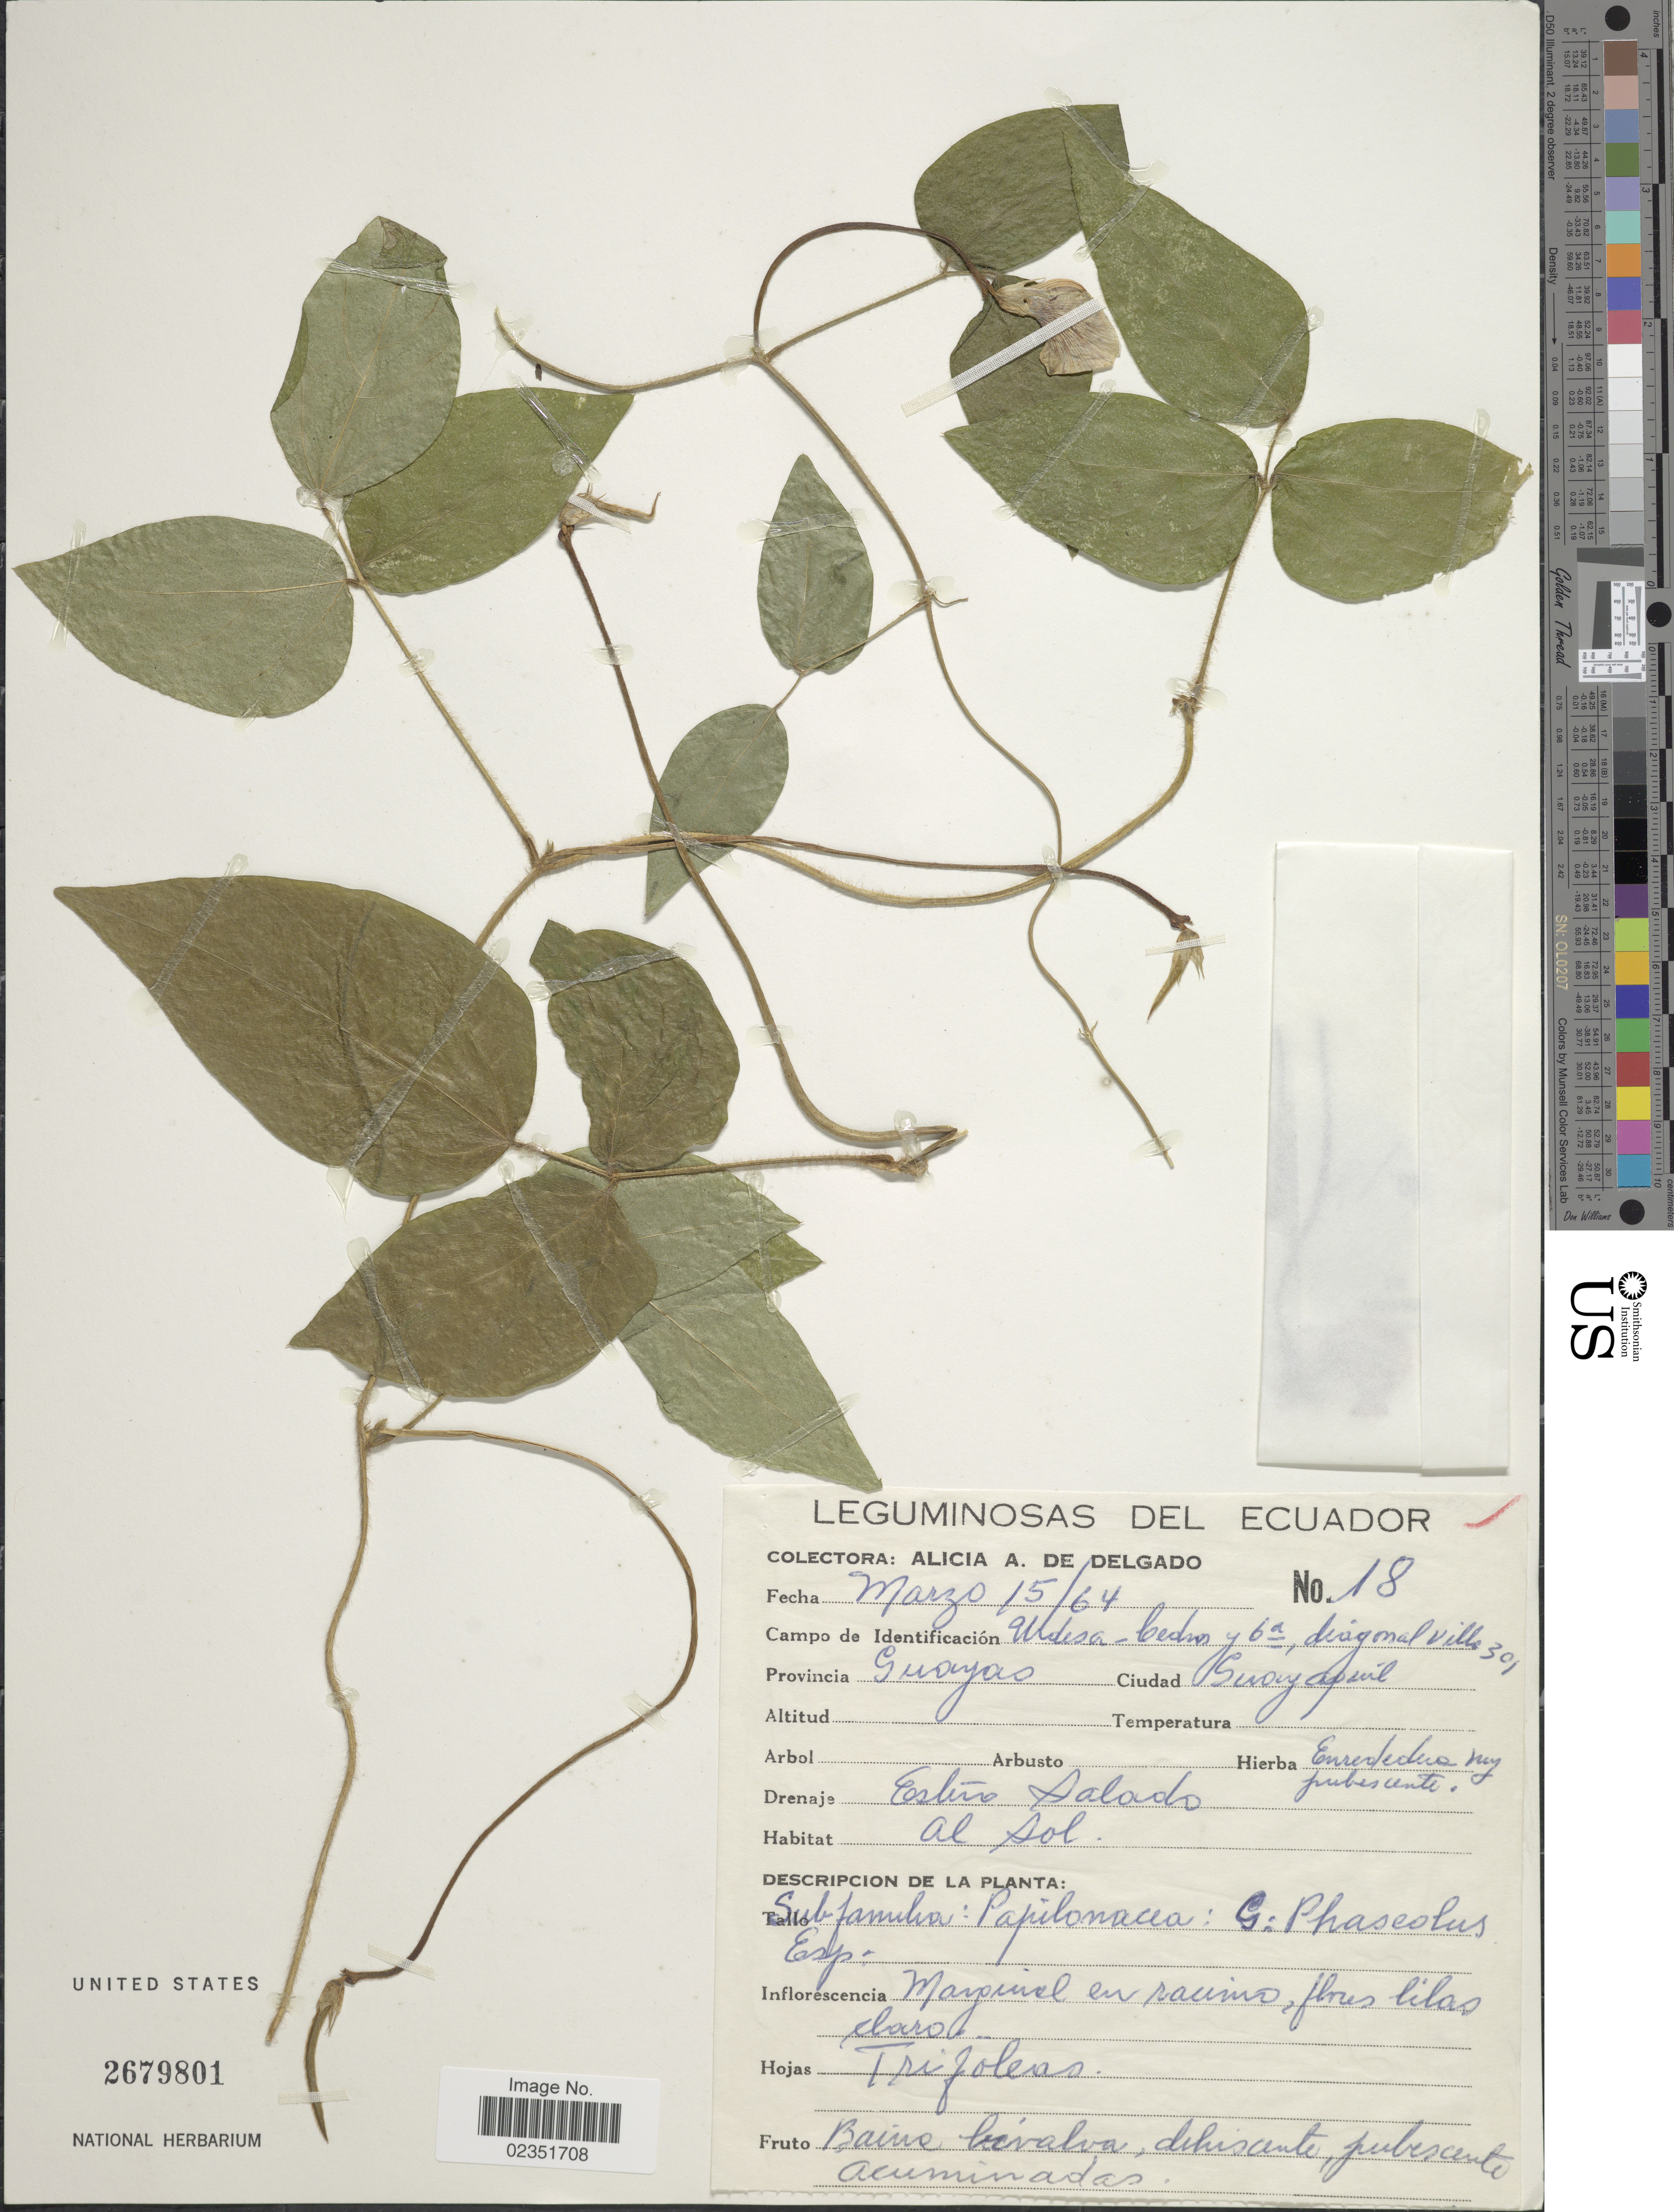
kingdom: Plantae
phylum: Tracheophyta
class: Magnoliopsida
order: Fabales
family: Fabaceae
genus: Phaseolus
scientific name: Phaseolus sp.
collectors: A. A. Delgado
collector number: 18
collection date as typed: Transcribed d/m/y: 15/3/64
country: Ecuador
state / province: Guayas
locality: Ciudad Guayaquil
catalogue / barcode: US 2679801